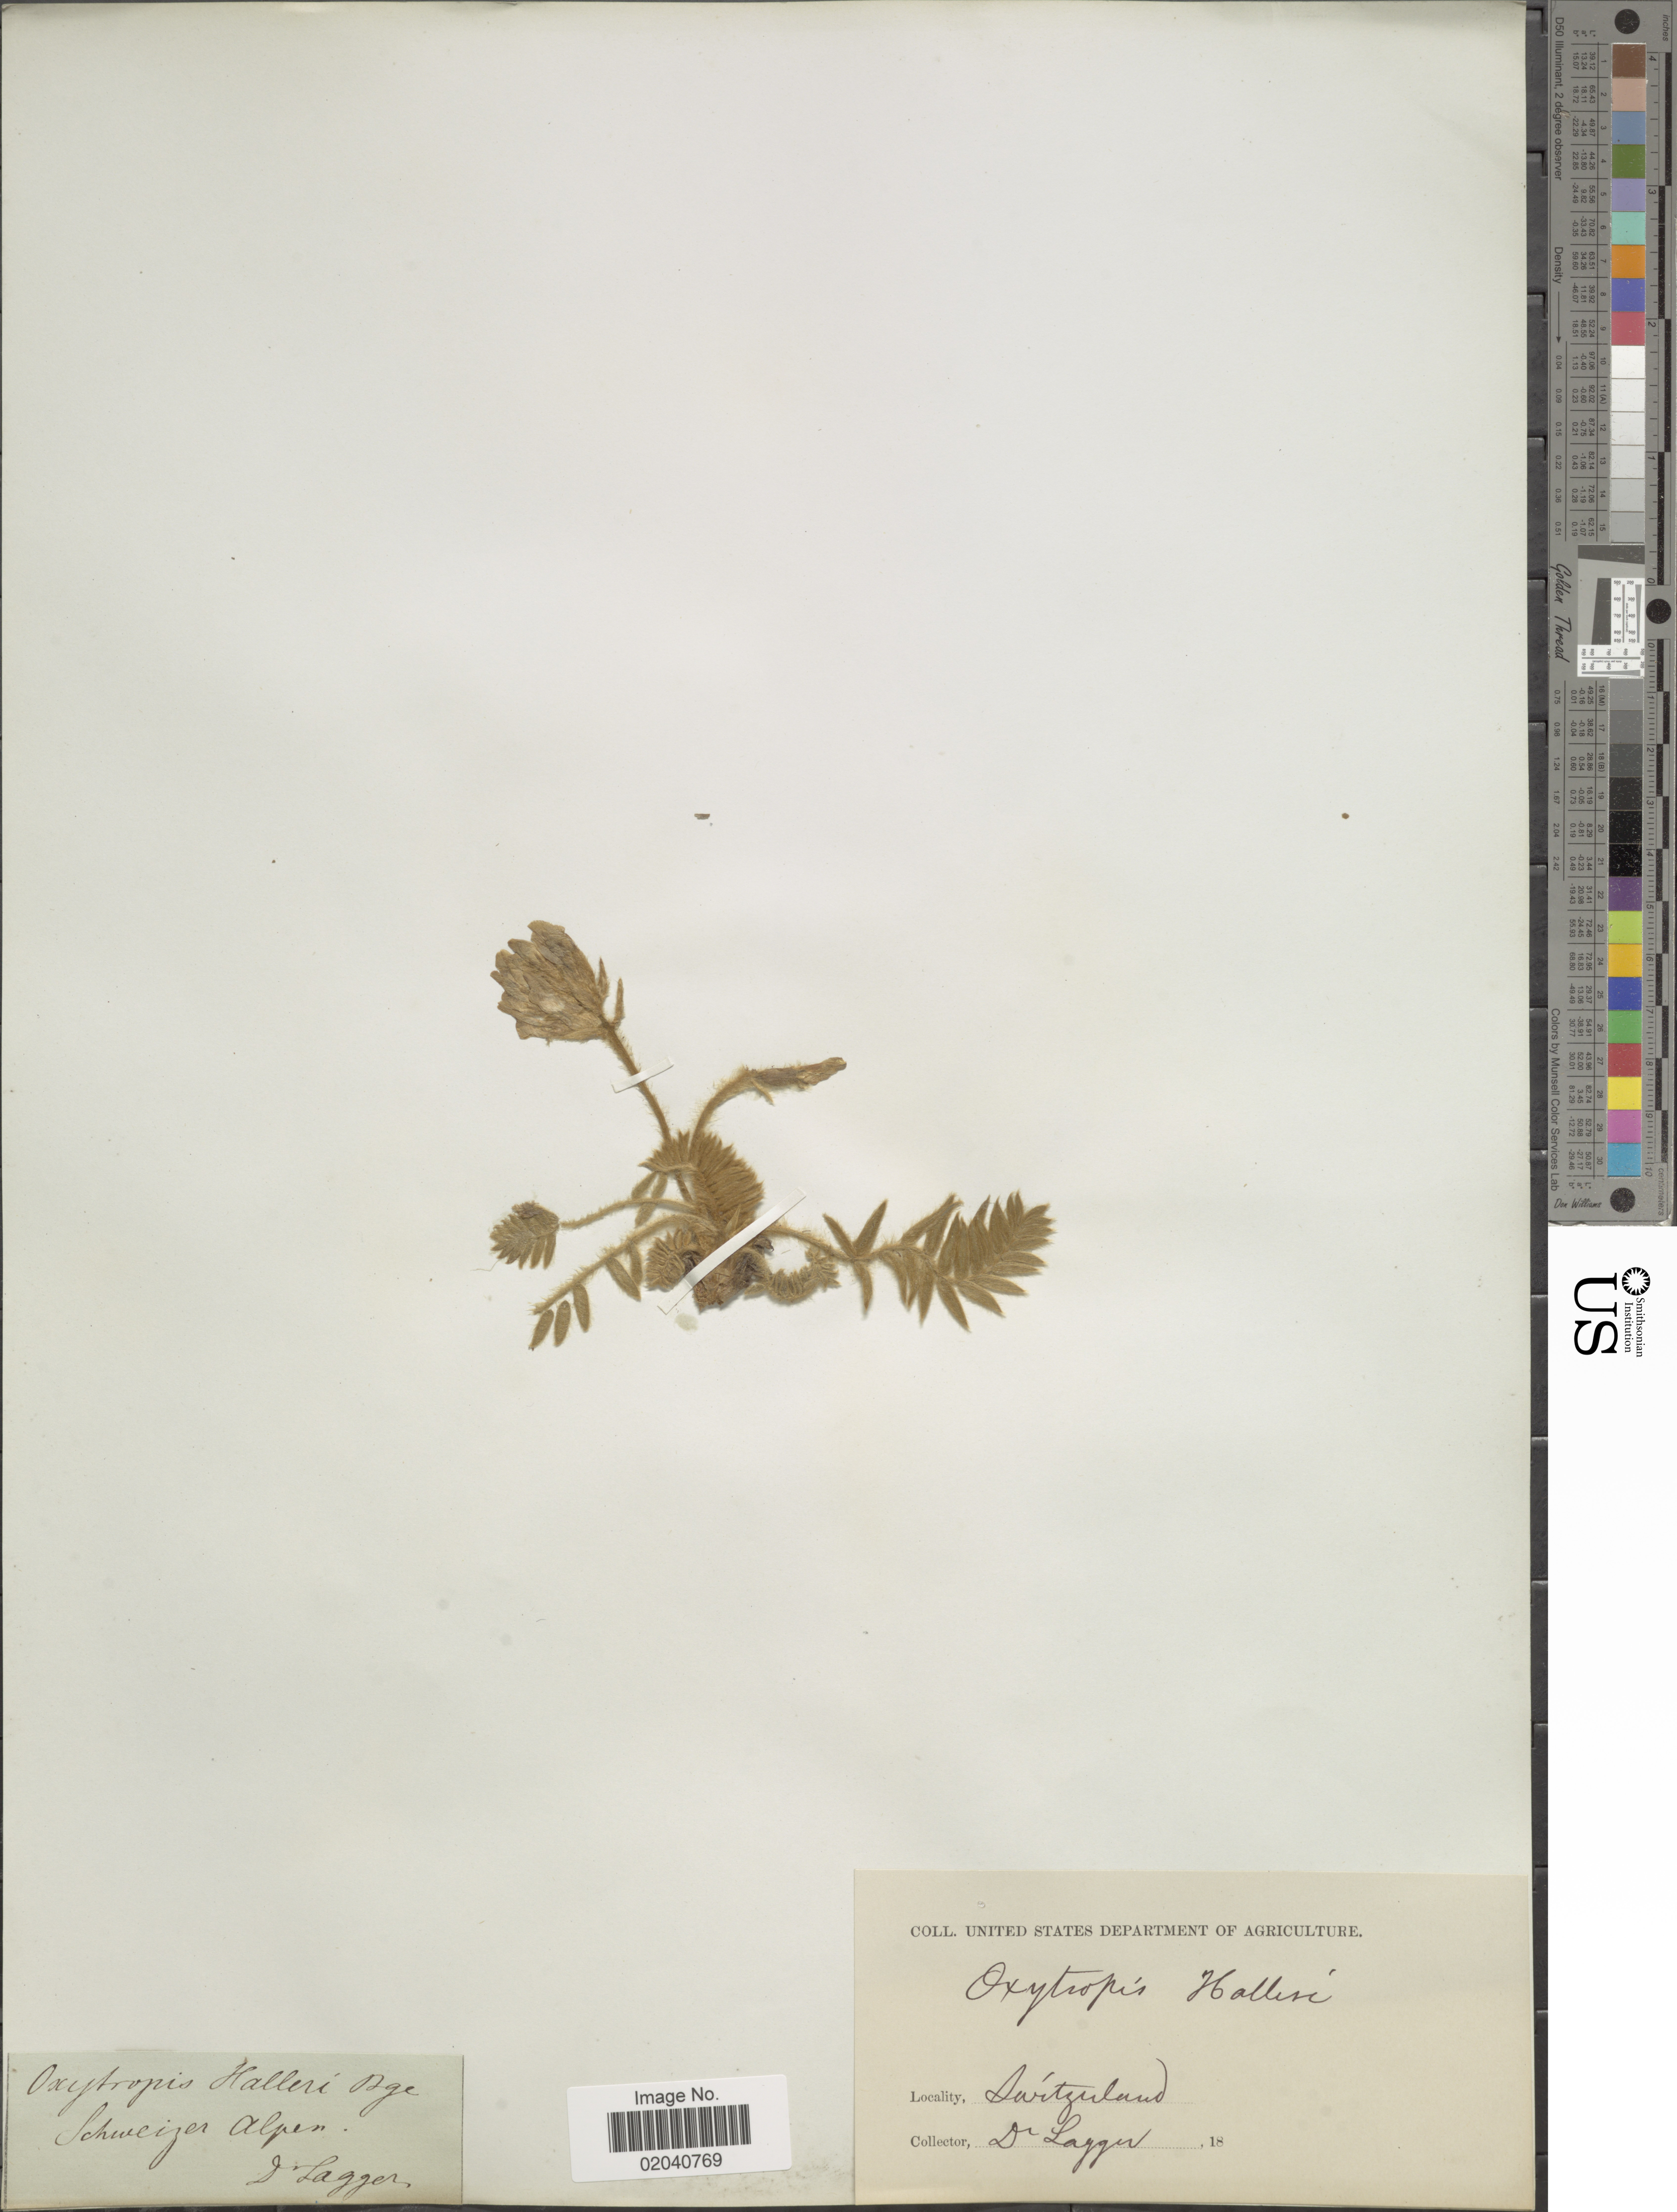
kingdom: Plantae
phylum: Tracheophyta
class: Magnoliopsida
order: Fabales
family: Fabaceae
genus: Oxytropis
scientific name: Oxytropis halleri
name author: Koch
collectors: F. J. Lagger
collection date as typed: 18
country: Switzerland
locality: Schweizer